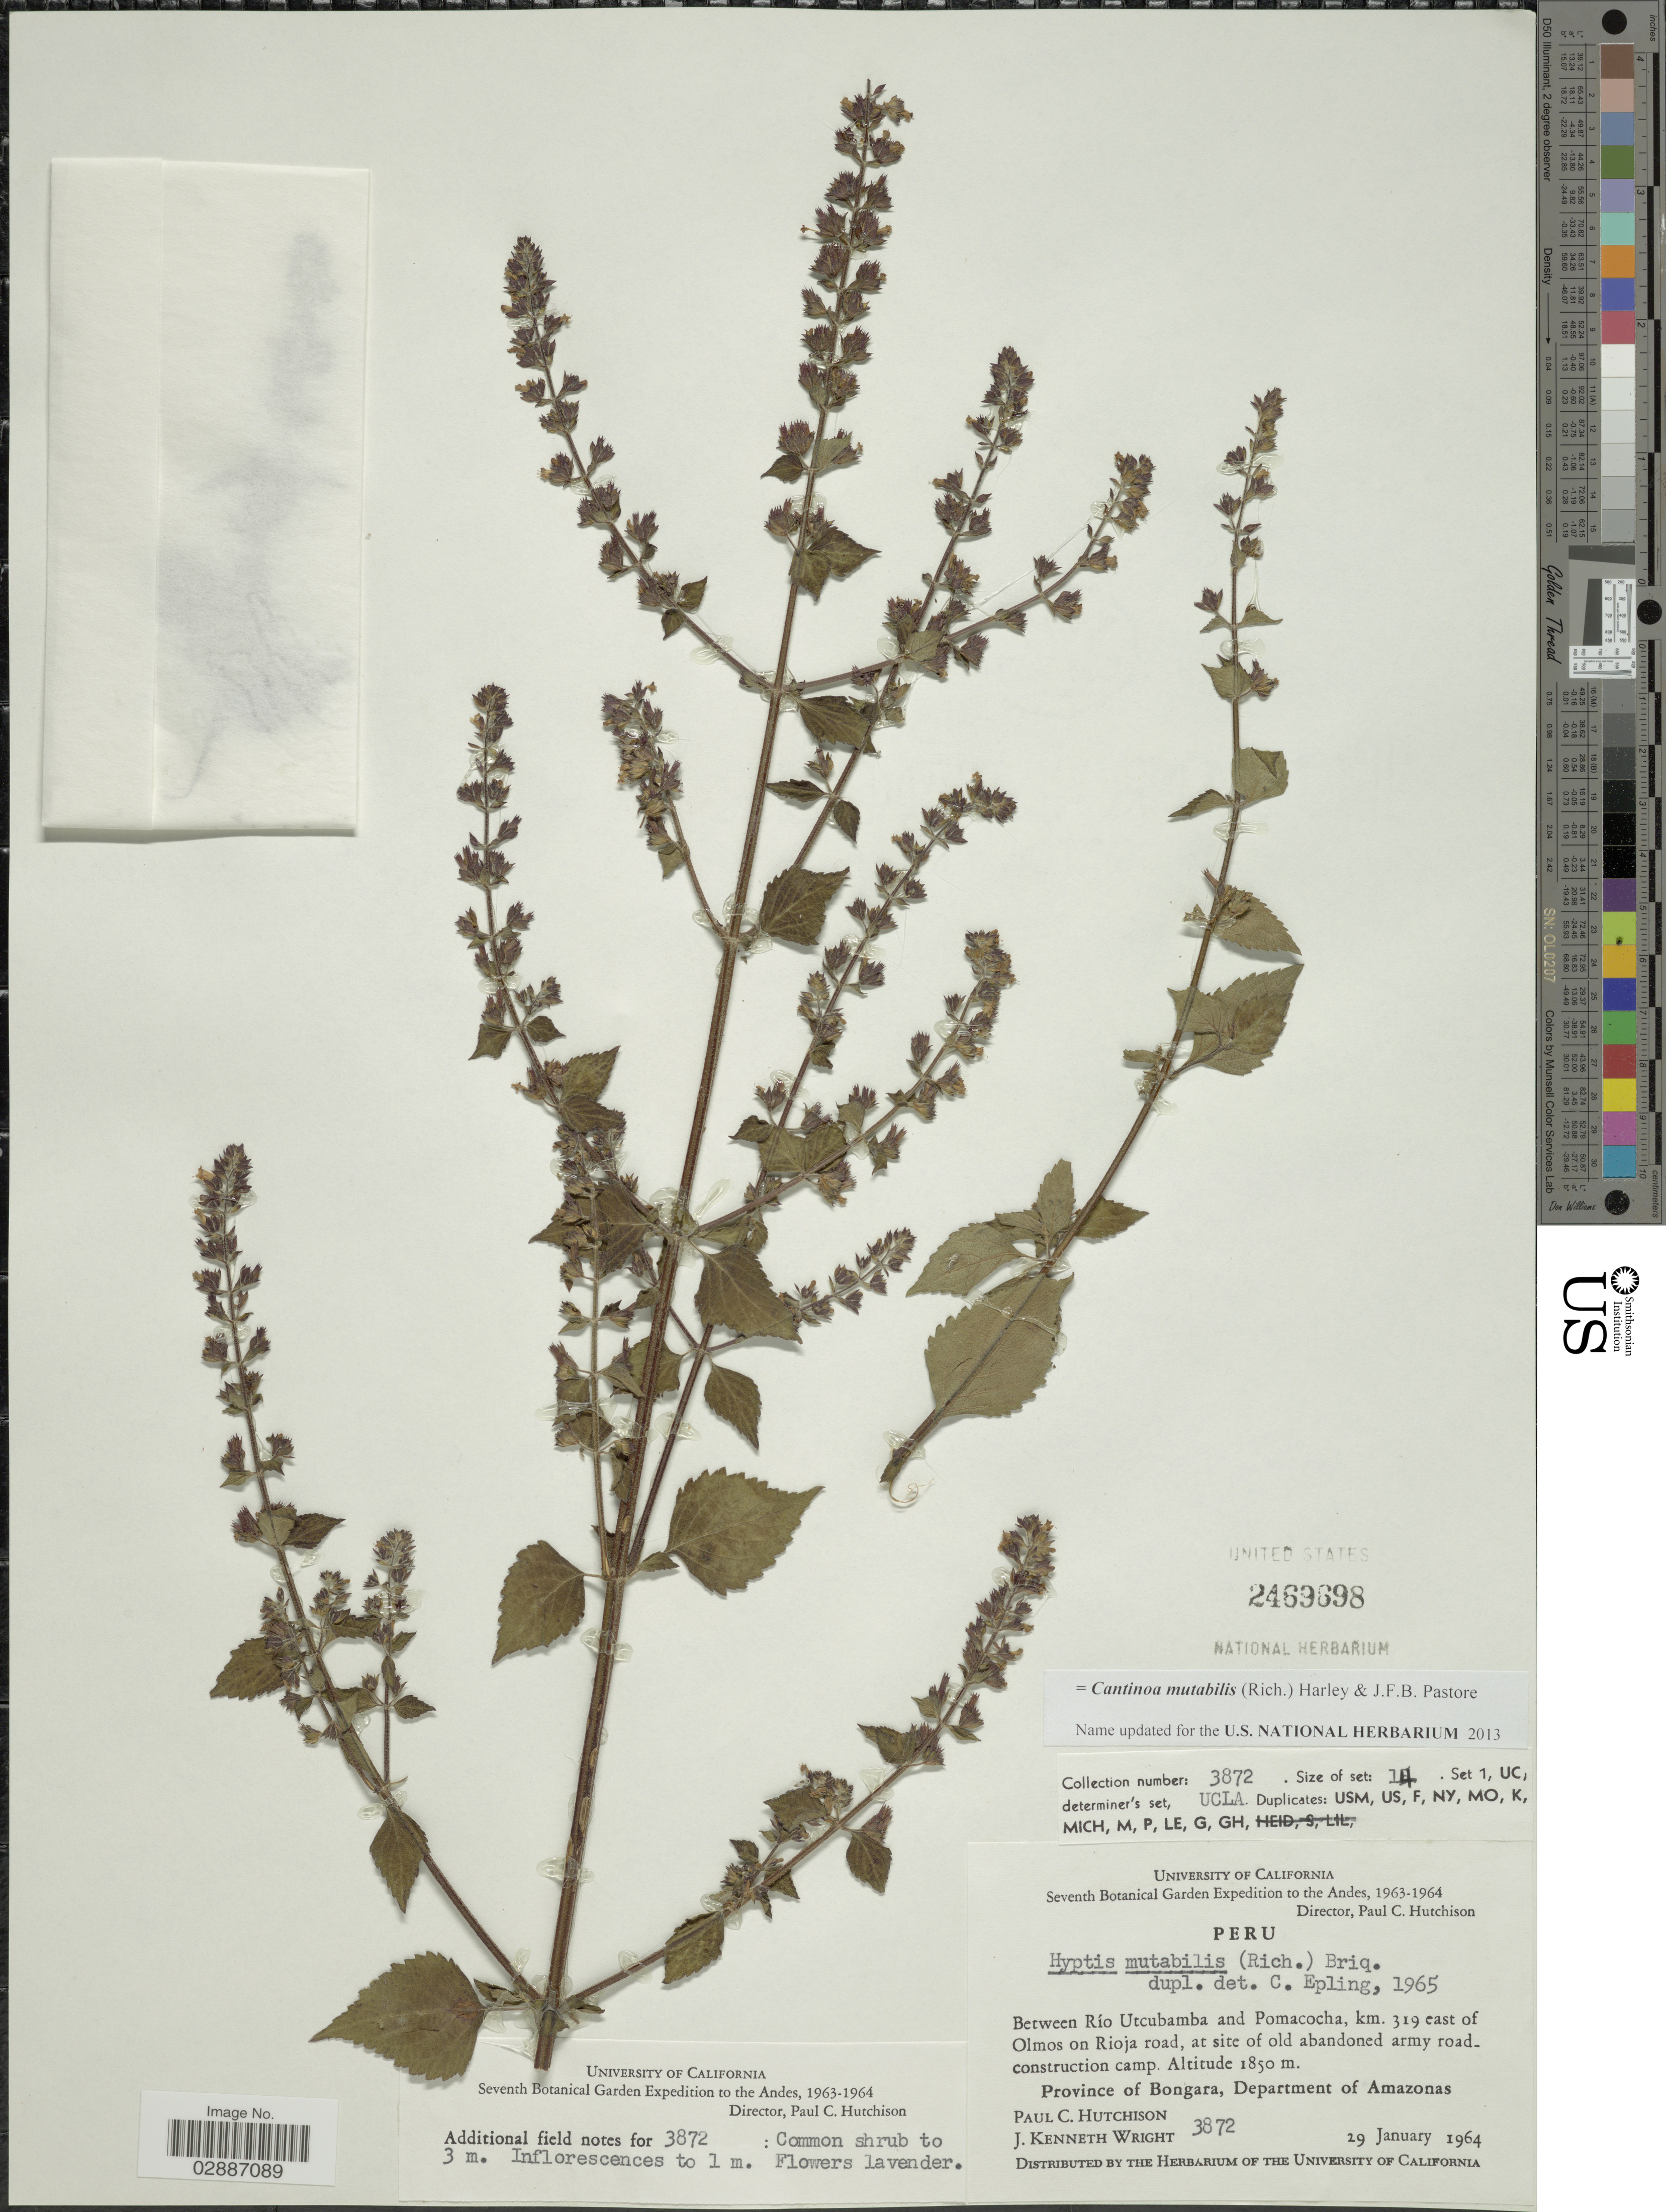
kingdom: Plantae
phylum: Tracheophyta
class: Magnoliopsida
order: Lamiales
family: Lamiaceae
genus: Cantinoa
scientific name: Cantinoa mutabilis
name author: (Epling) Harley & J.F.B. Pastore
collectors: P. C. Hutchison & J. K. Wright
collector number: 3872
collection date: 1964-01-29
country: Peru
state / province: Amazonas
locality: Andes. Between Río Utcubamba and Pomacocha, km. 319 east of Olmos on Rioja road, at site of old abandoned army road. Province of Bongara, Department of Amazonas.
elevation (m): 1850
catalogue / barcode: US 2469698